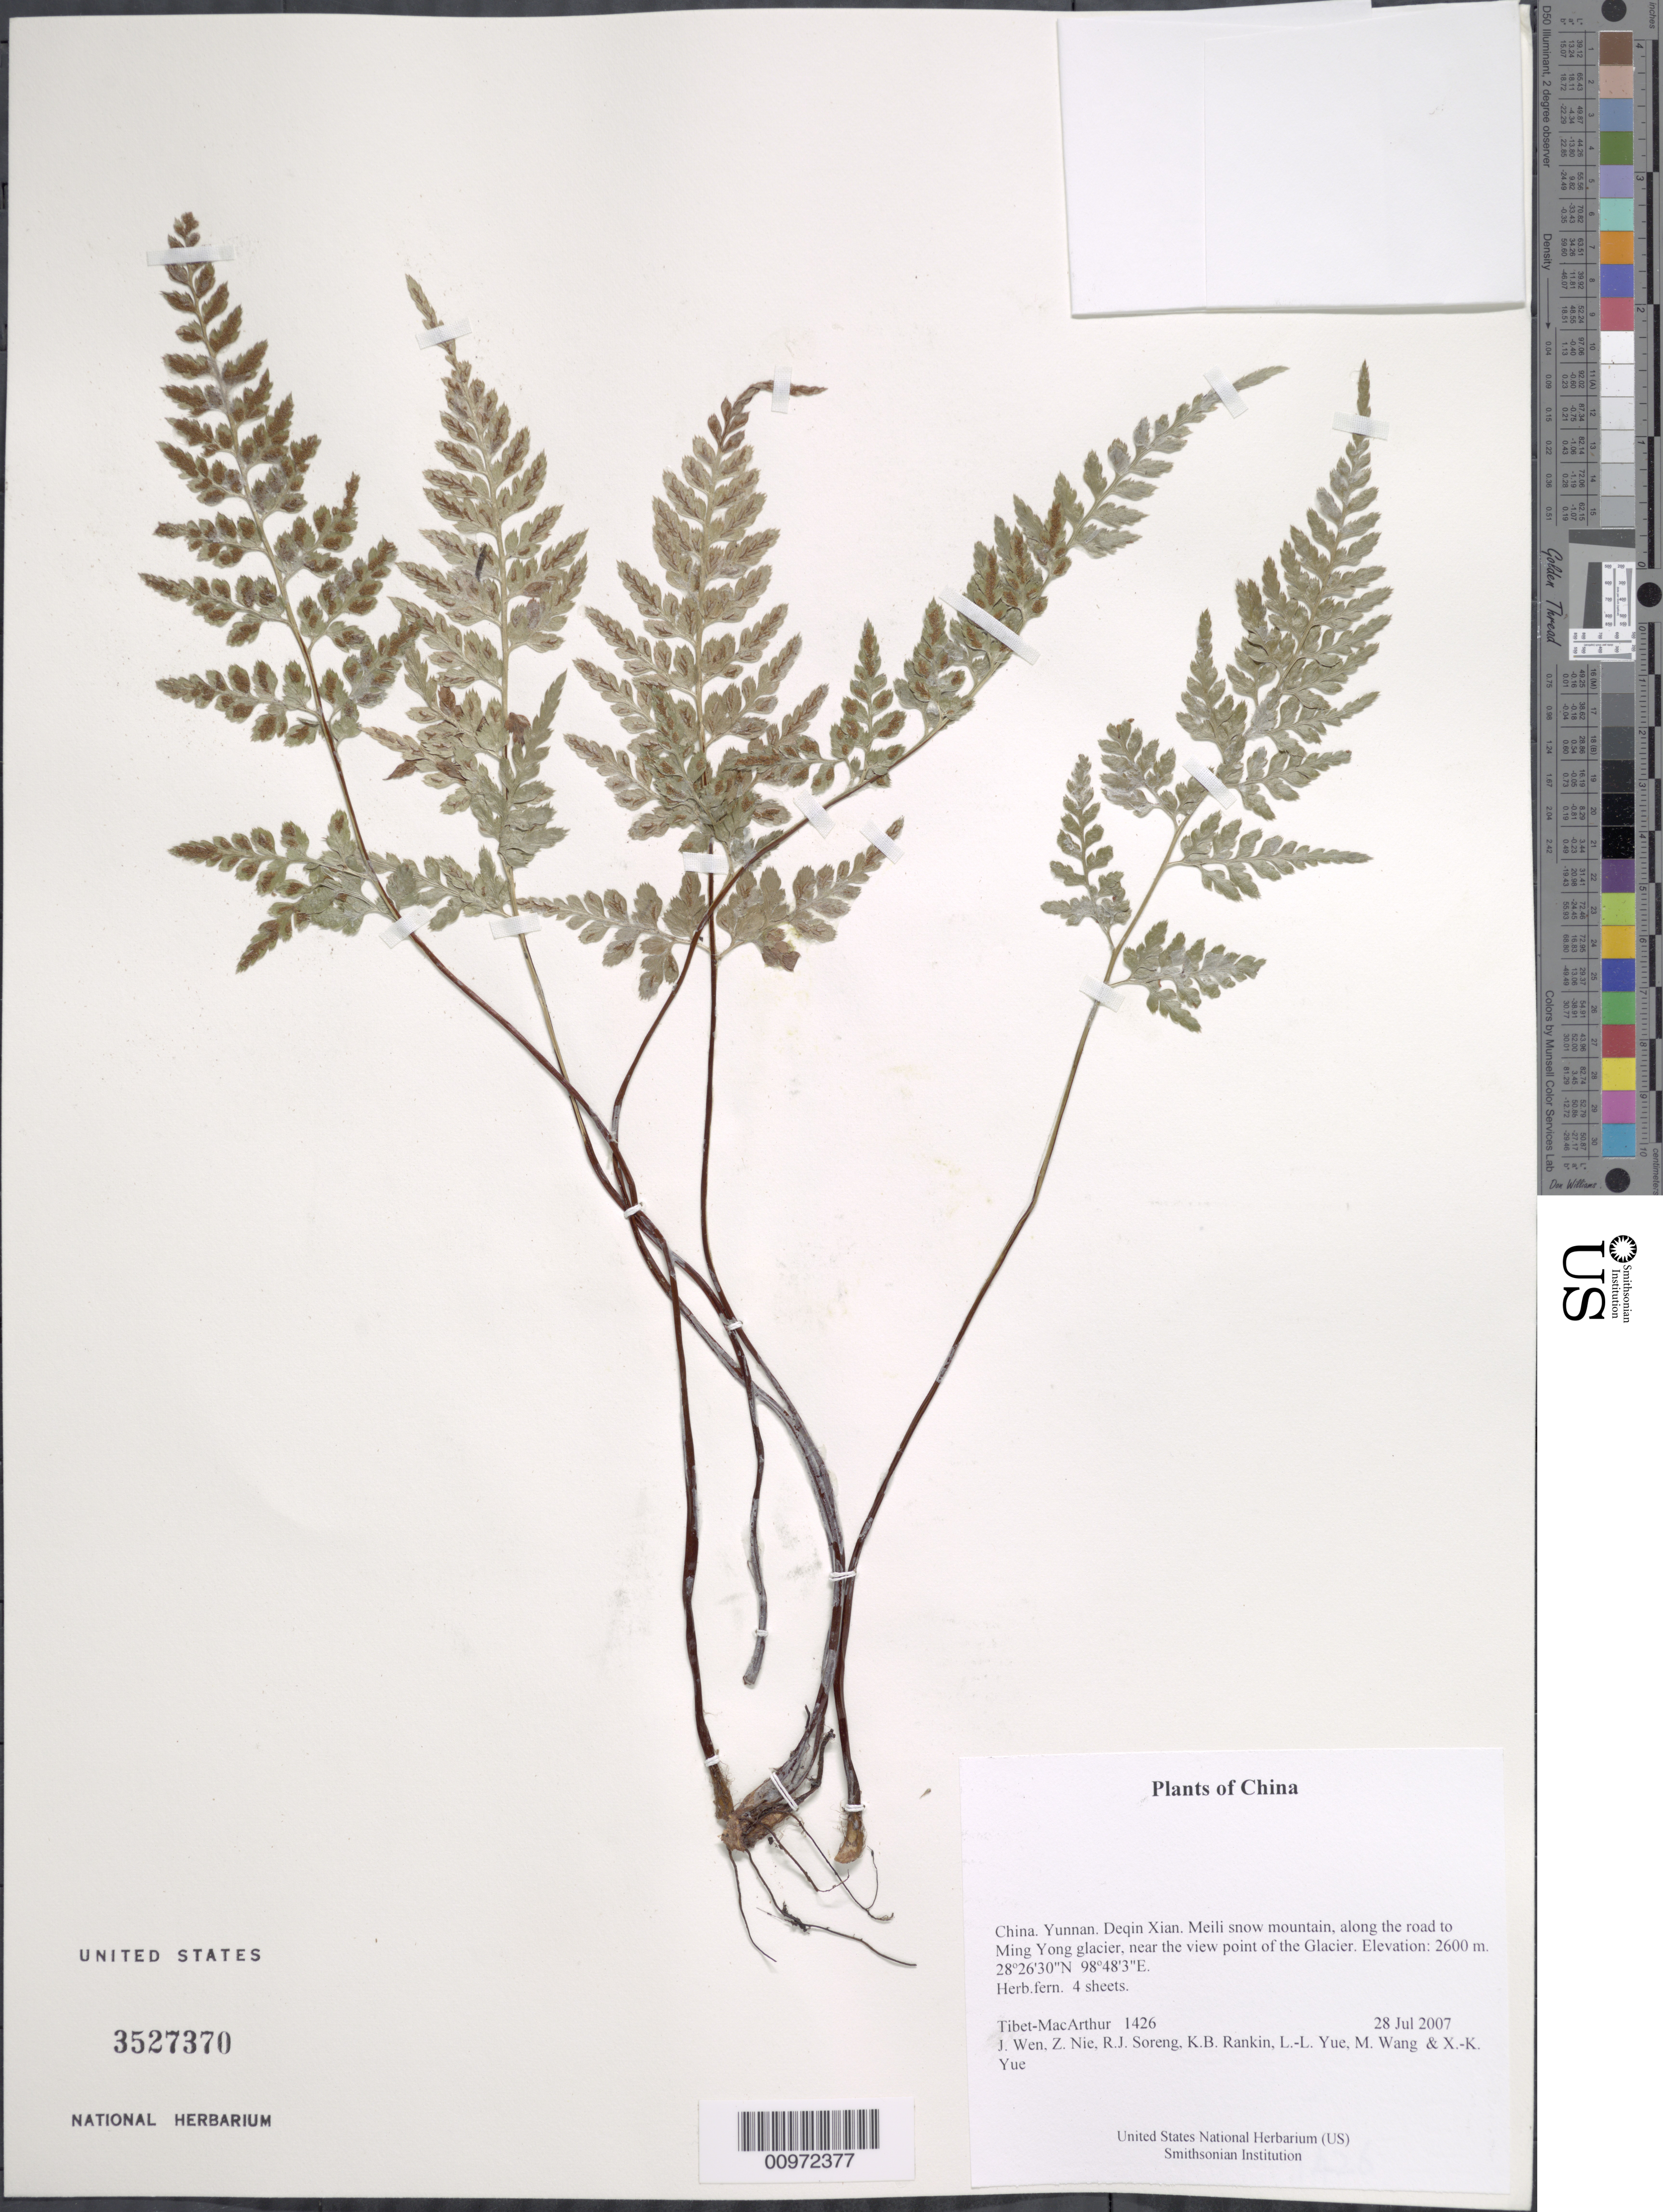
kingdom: Plantae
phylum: Tracheophyta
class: Polypodiopsida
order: Polypodiales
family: Aspleniaceae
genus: Asplenium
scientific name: Asplenium sp.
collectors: Tibet-MacArthur, J. Wen, Z. Nie, R. J. Soreng, K. Rankin, L. Yue, M. Wang & X. Yue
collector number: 1426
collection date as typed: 28 Jul 2007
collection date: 2007-07-28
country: China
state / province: Yunnan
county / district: Deqin Xian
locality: Meili snow mountain, along the road to Ming Yong glacier, near the view point of the Glacier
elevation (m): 2600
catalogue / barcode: US 3527370